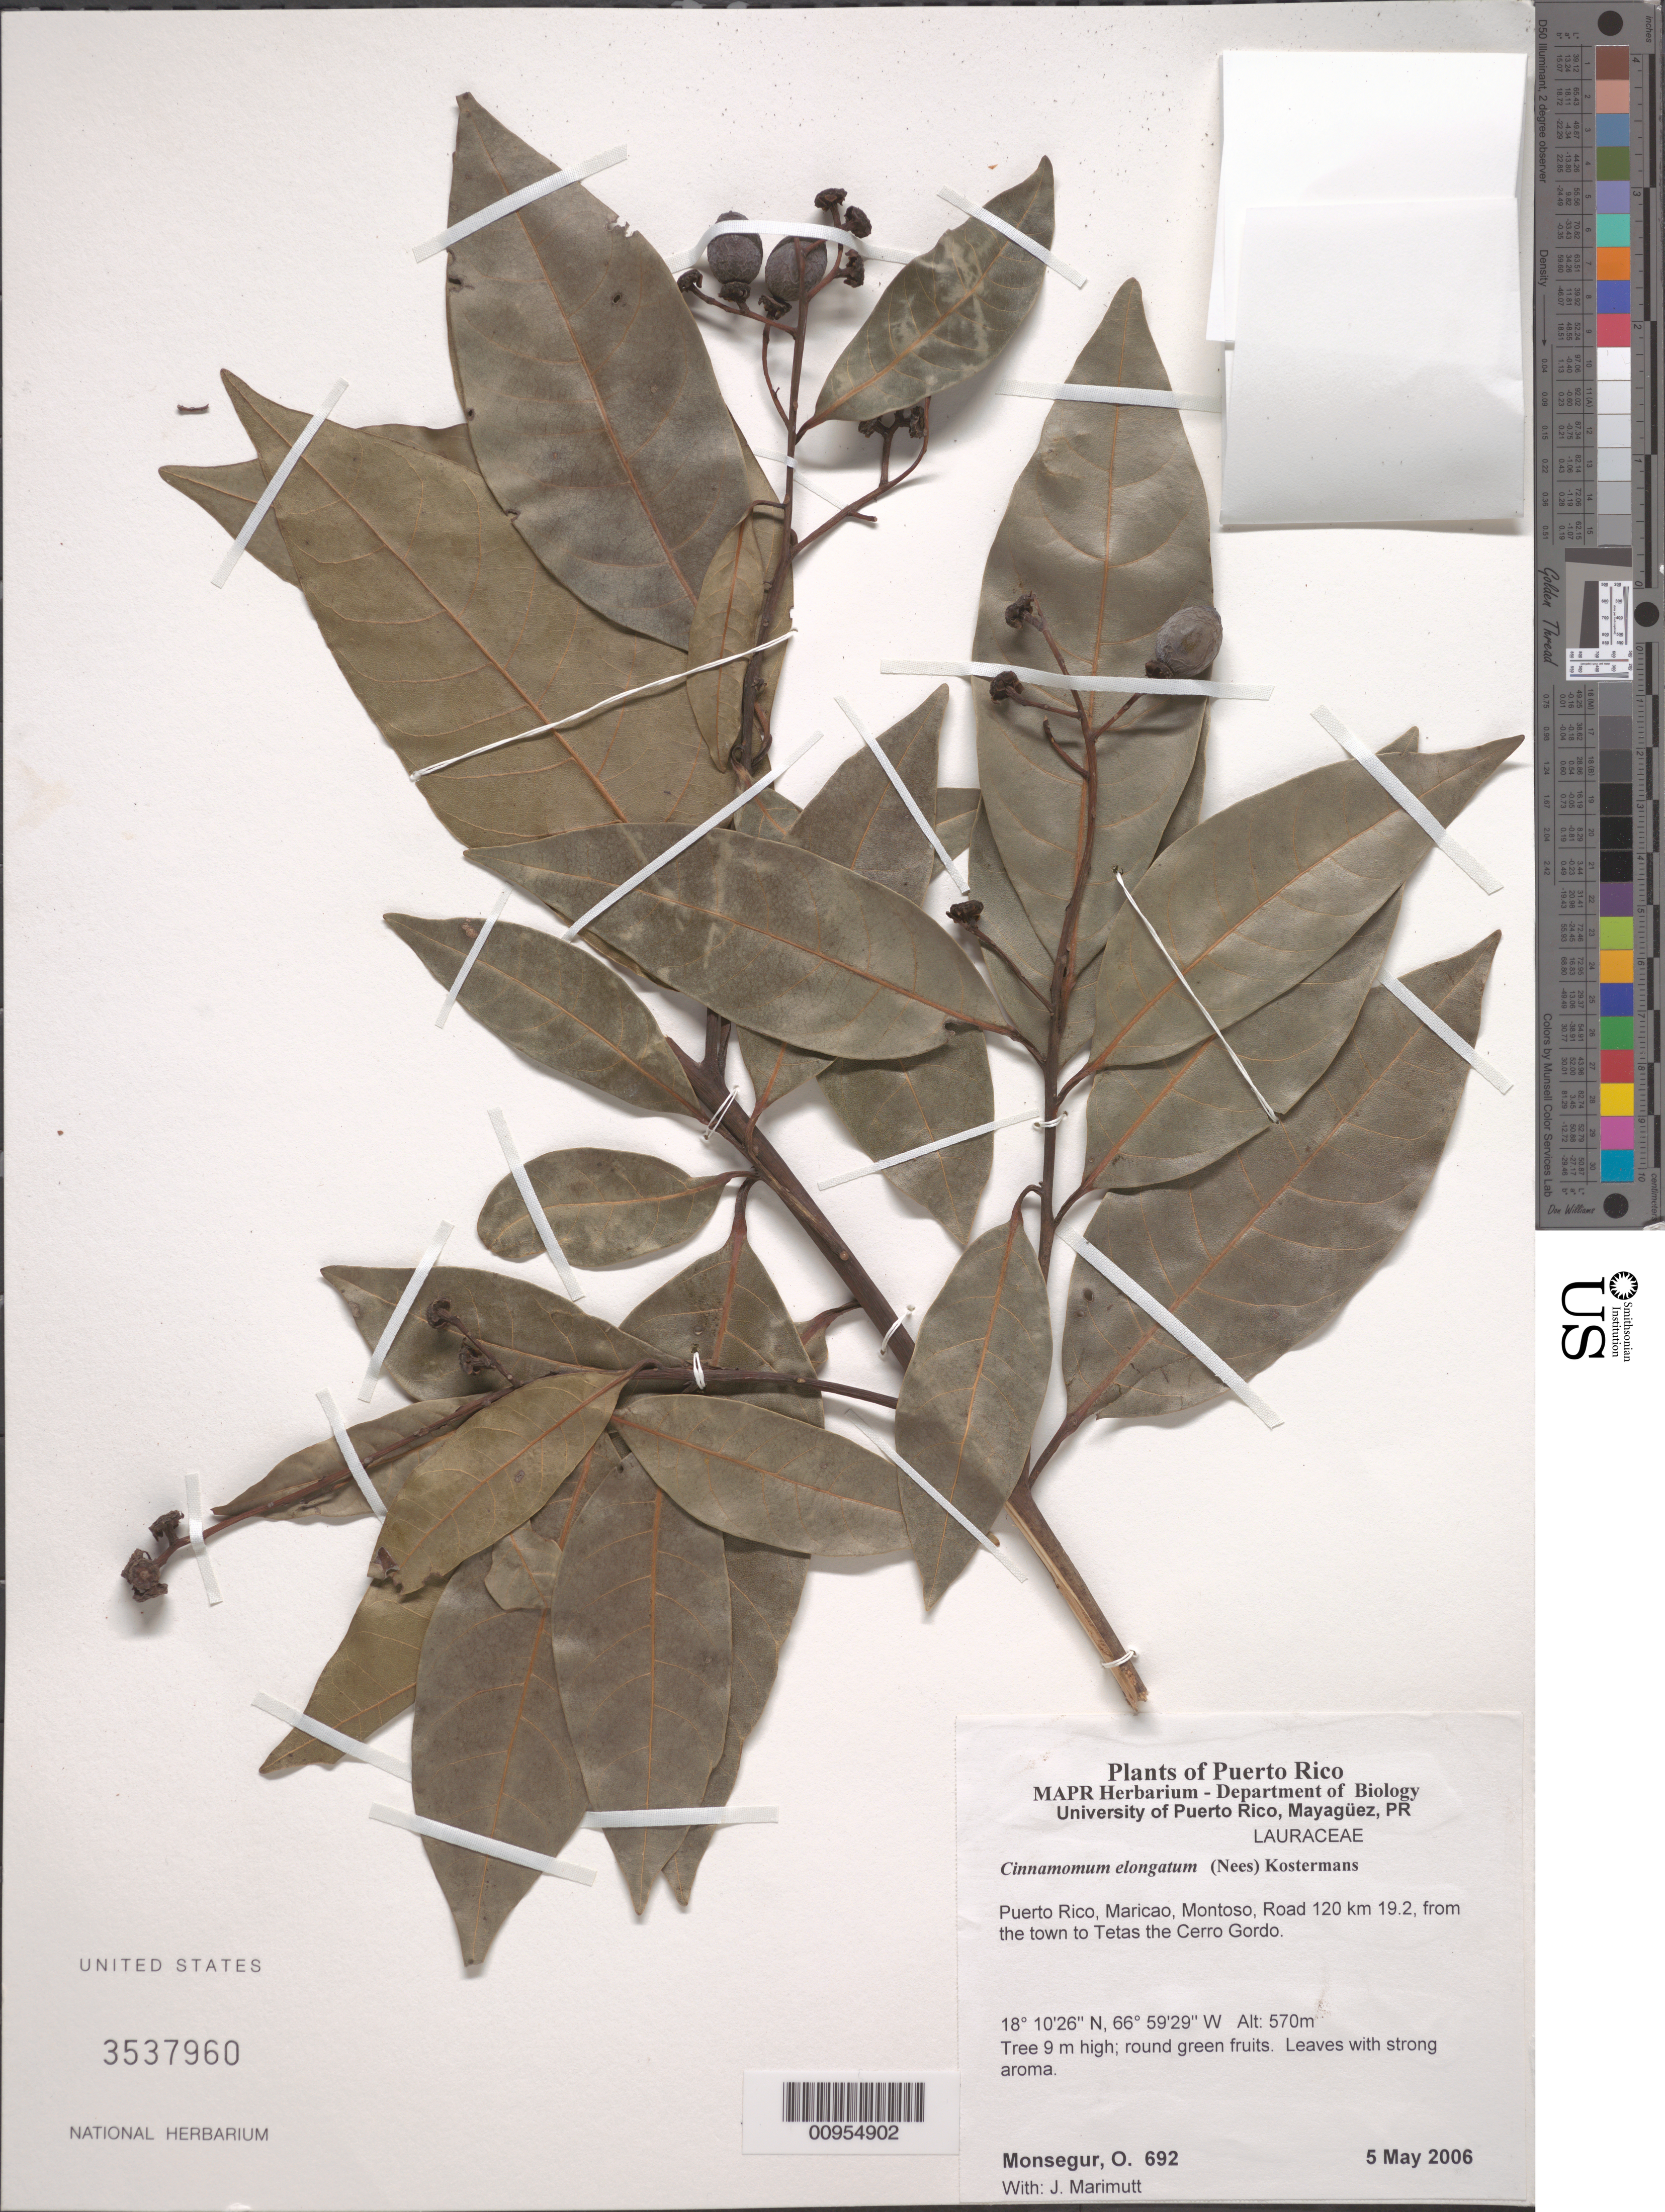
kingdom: Plantae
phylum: Tracheophyta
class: Magnoliopsida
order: Laurales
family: Lauraceae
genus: Cinnamomum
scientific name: Cinnamomum elongatum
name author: (Nees) Kosterm.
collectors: O. Monsegur & J. Mutt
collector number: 692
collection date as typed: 05 May 2006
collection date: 2006-05-05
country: Puerto Rico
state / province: Maricao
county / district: Montoso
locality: Road 120 km 19.2, from the town to Tetas the Cerro Gordo.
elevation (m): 570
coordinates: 18.1026, 66.592926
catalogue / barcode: US 3537960